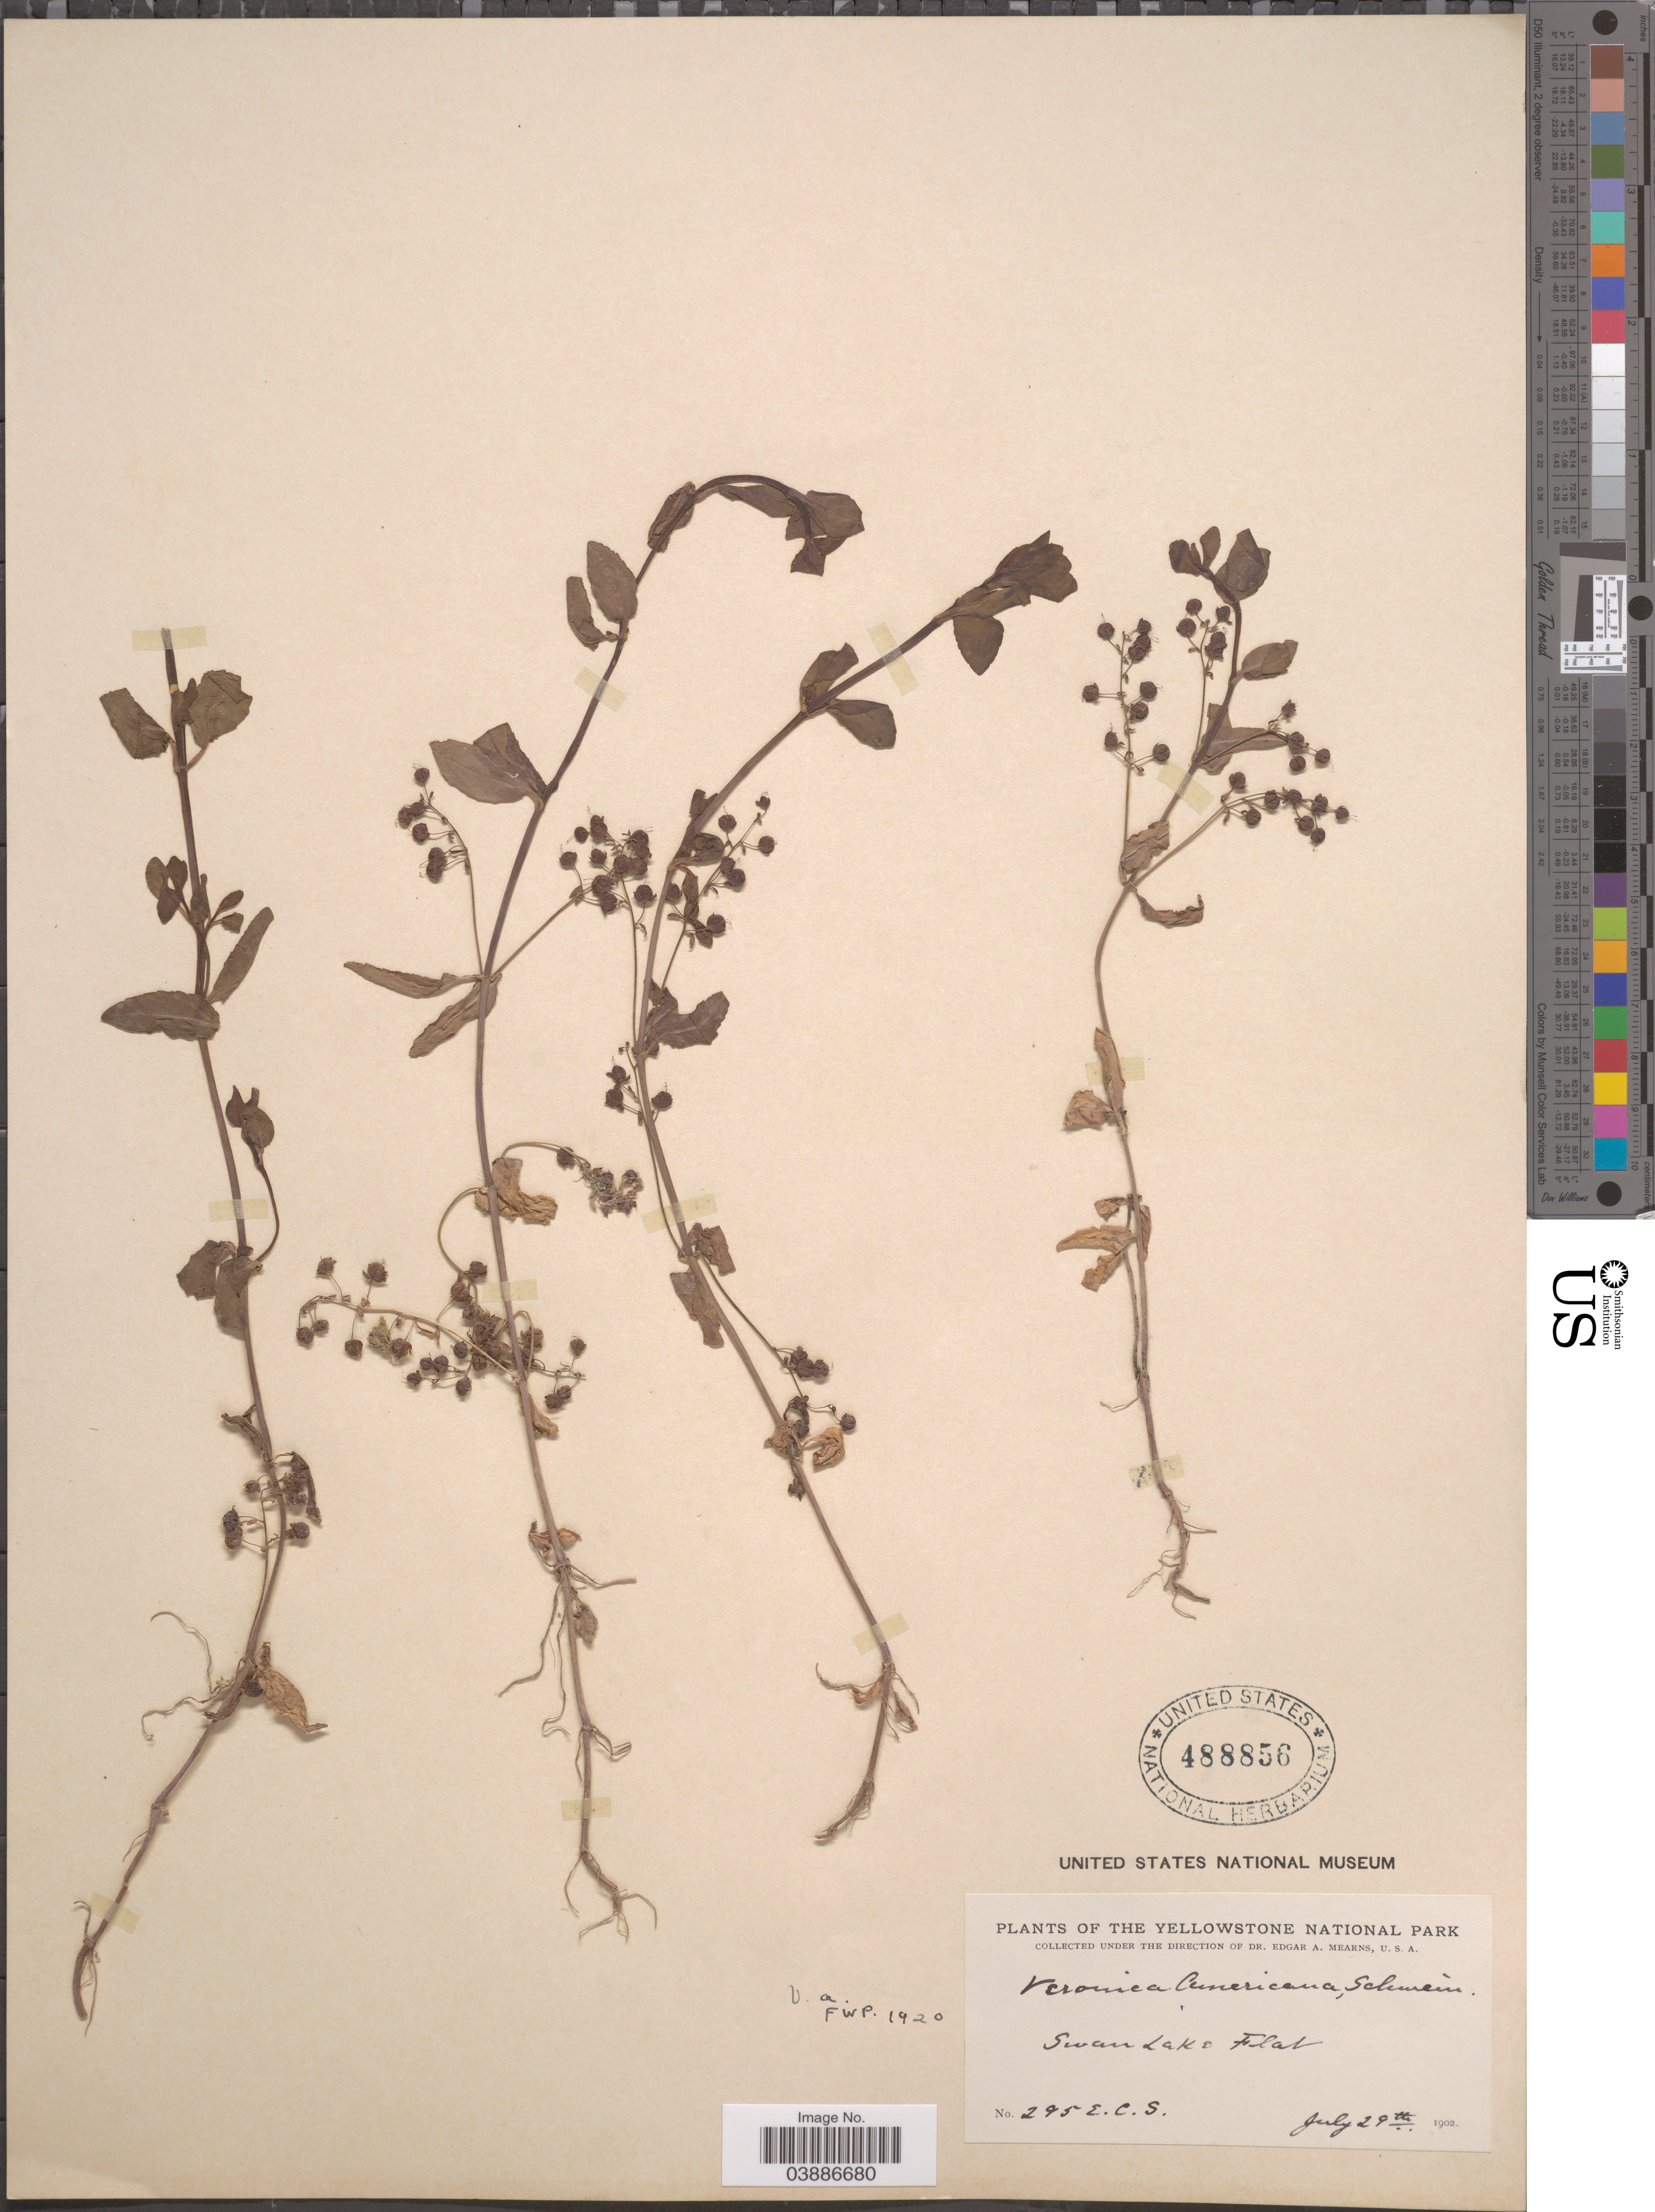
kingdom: Plantae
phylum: Tracheophyta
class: Magnoliopsida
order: Lamiales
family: Plantaginaceae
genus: Veronica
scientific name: Veronica americana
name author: Schwein. ex Benth.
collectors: E. C. Smith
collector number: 295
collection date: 1902-07-29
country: United States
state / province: Wyoming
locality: The Yellowstone National Park. Swan Lake Flat.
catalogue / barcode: US 488856